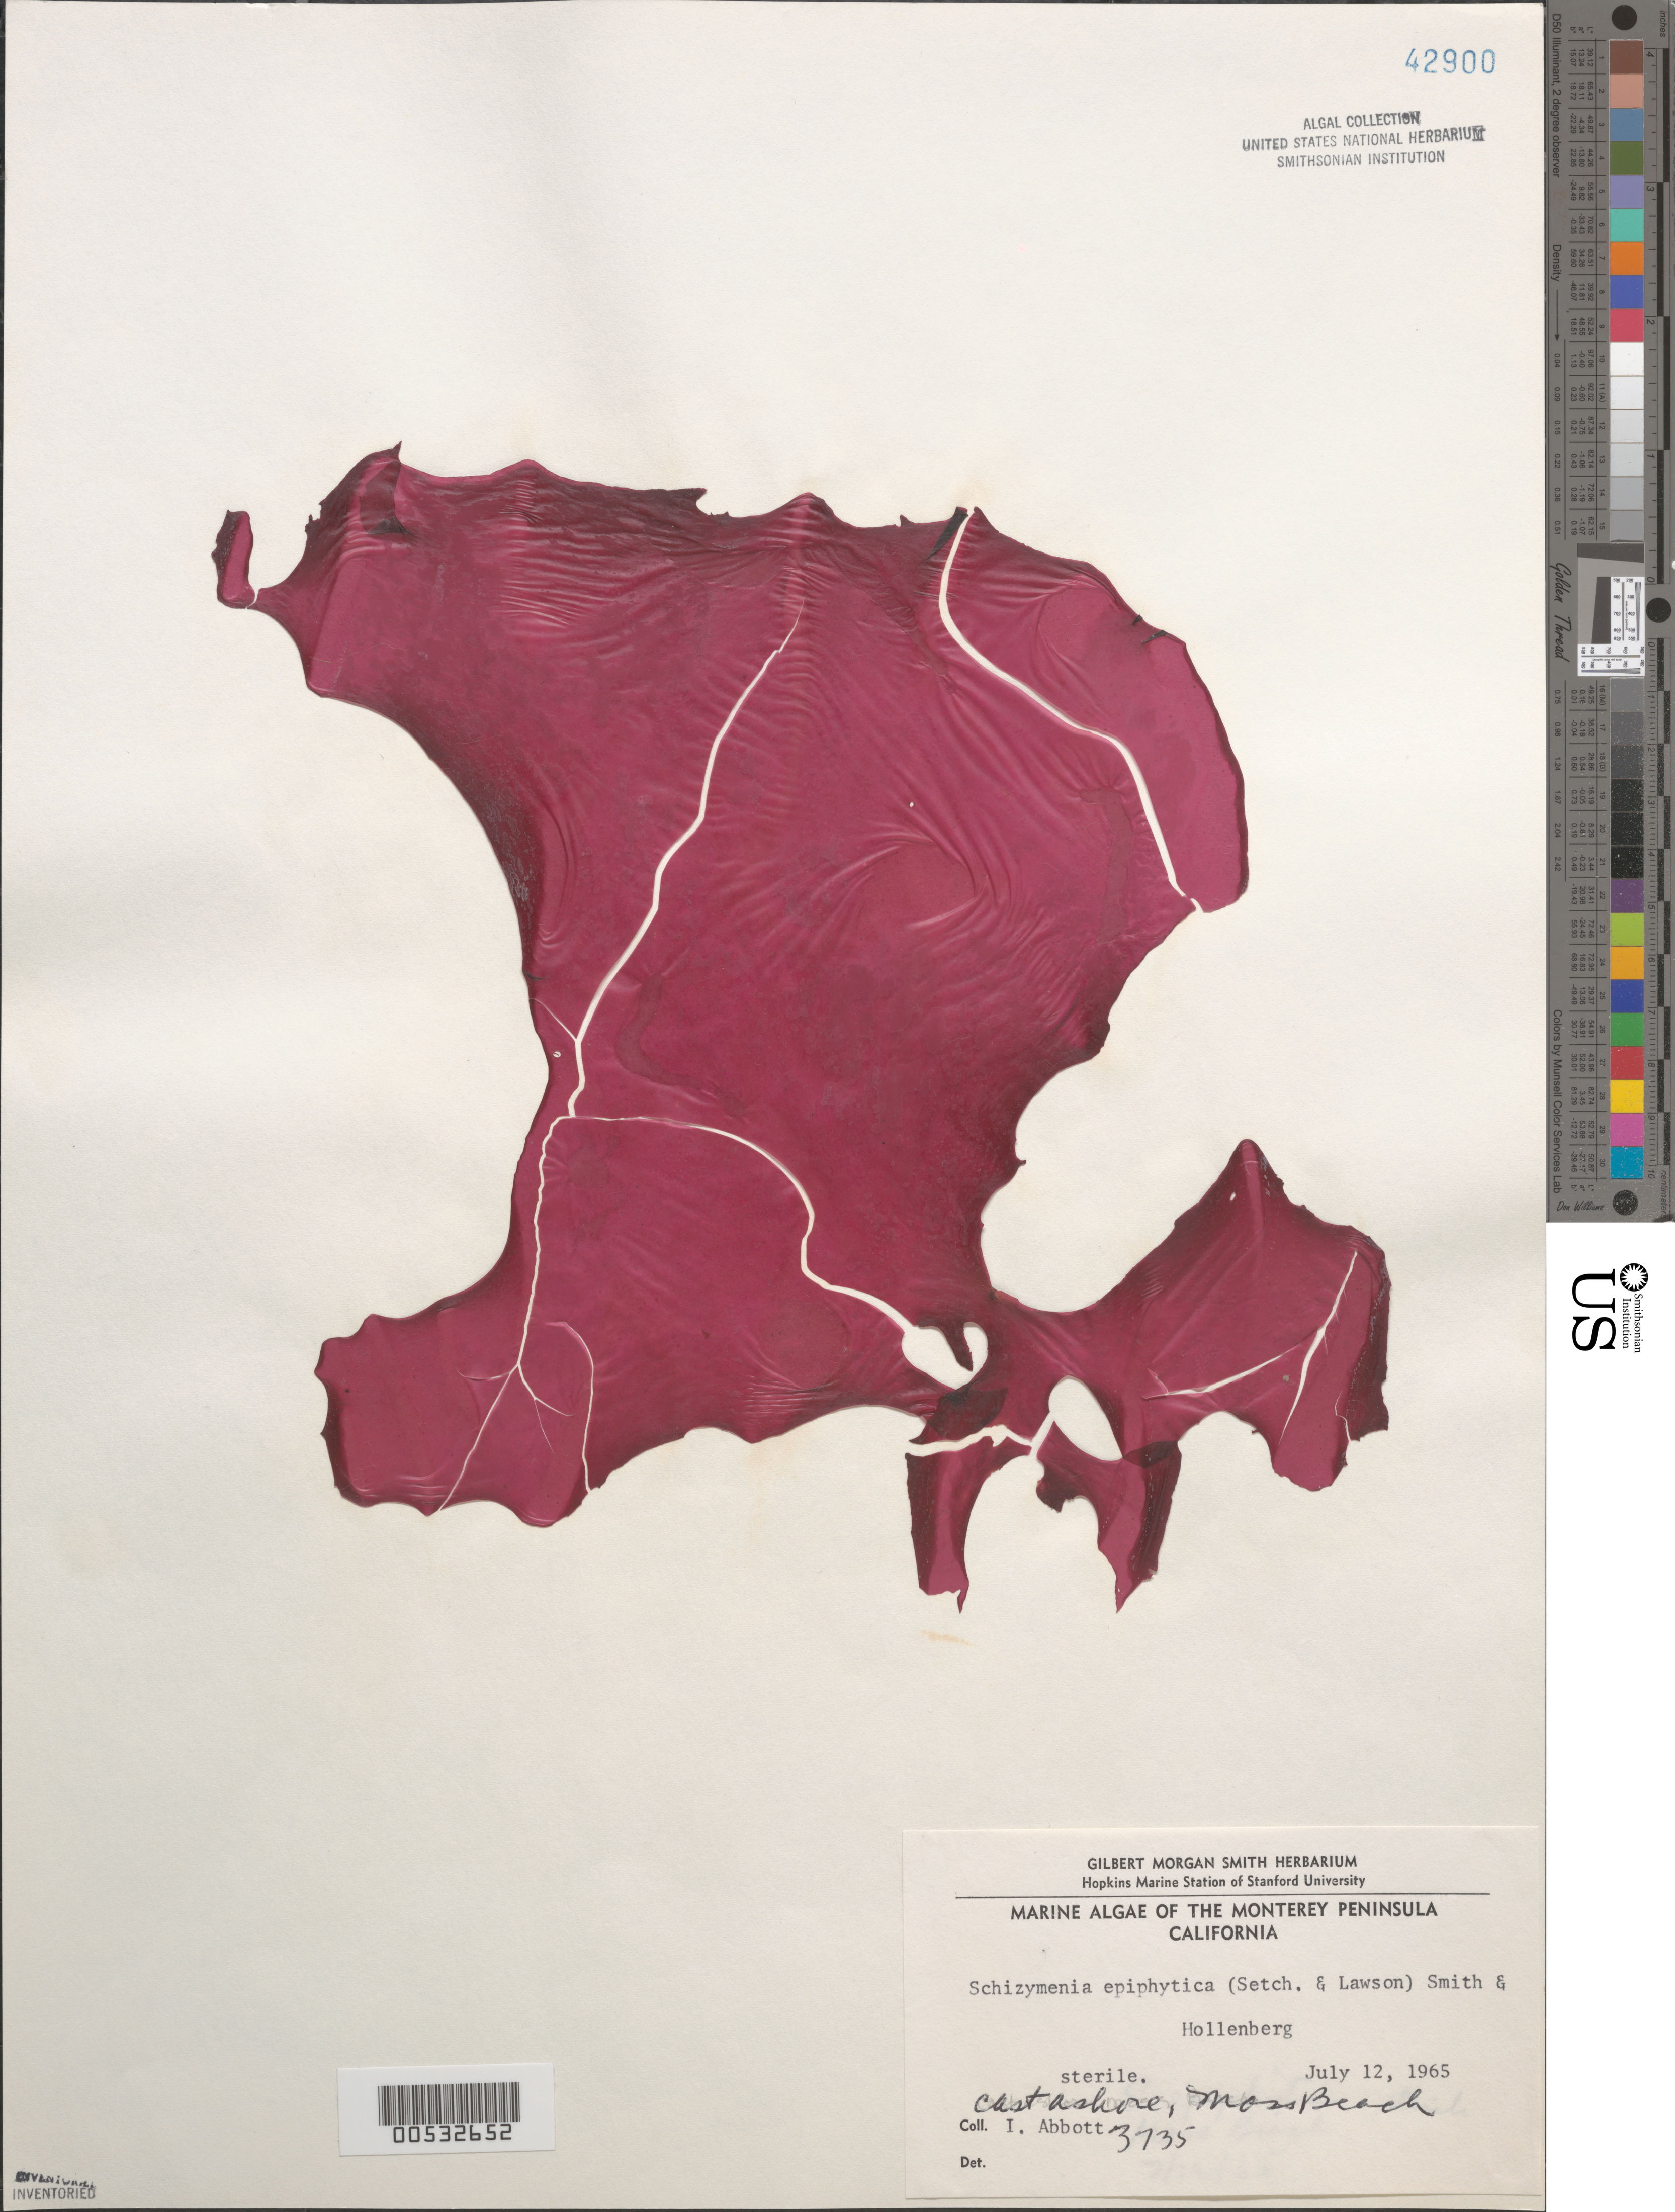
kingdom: Plantae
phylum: Rhodophyta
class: Florideophyceae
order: Gigartinales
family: Furcellariaceae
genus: Peyssonneliopsis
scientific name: Peyssonneliopsis epiphytica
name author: Setch. & G.W. Lawson in Setch.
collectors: I. A. Abbott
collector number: IAA 3735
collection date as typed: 12 Jul 1965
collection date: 1965-07-12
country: United States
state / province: California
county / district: Monterey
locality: Moss Beach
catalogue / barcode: US 42900